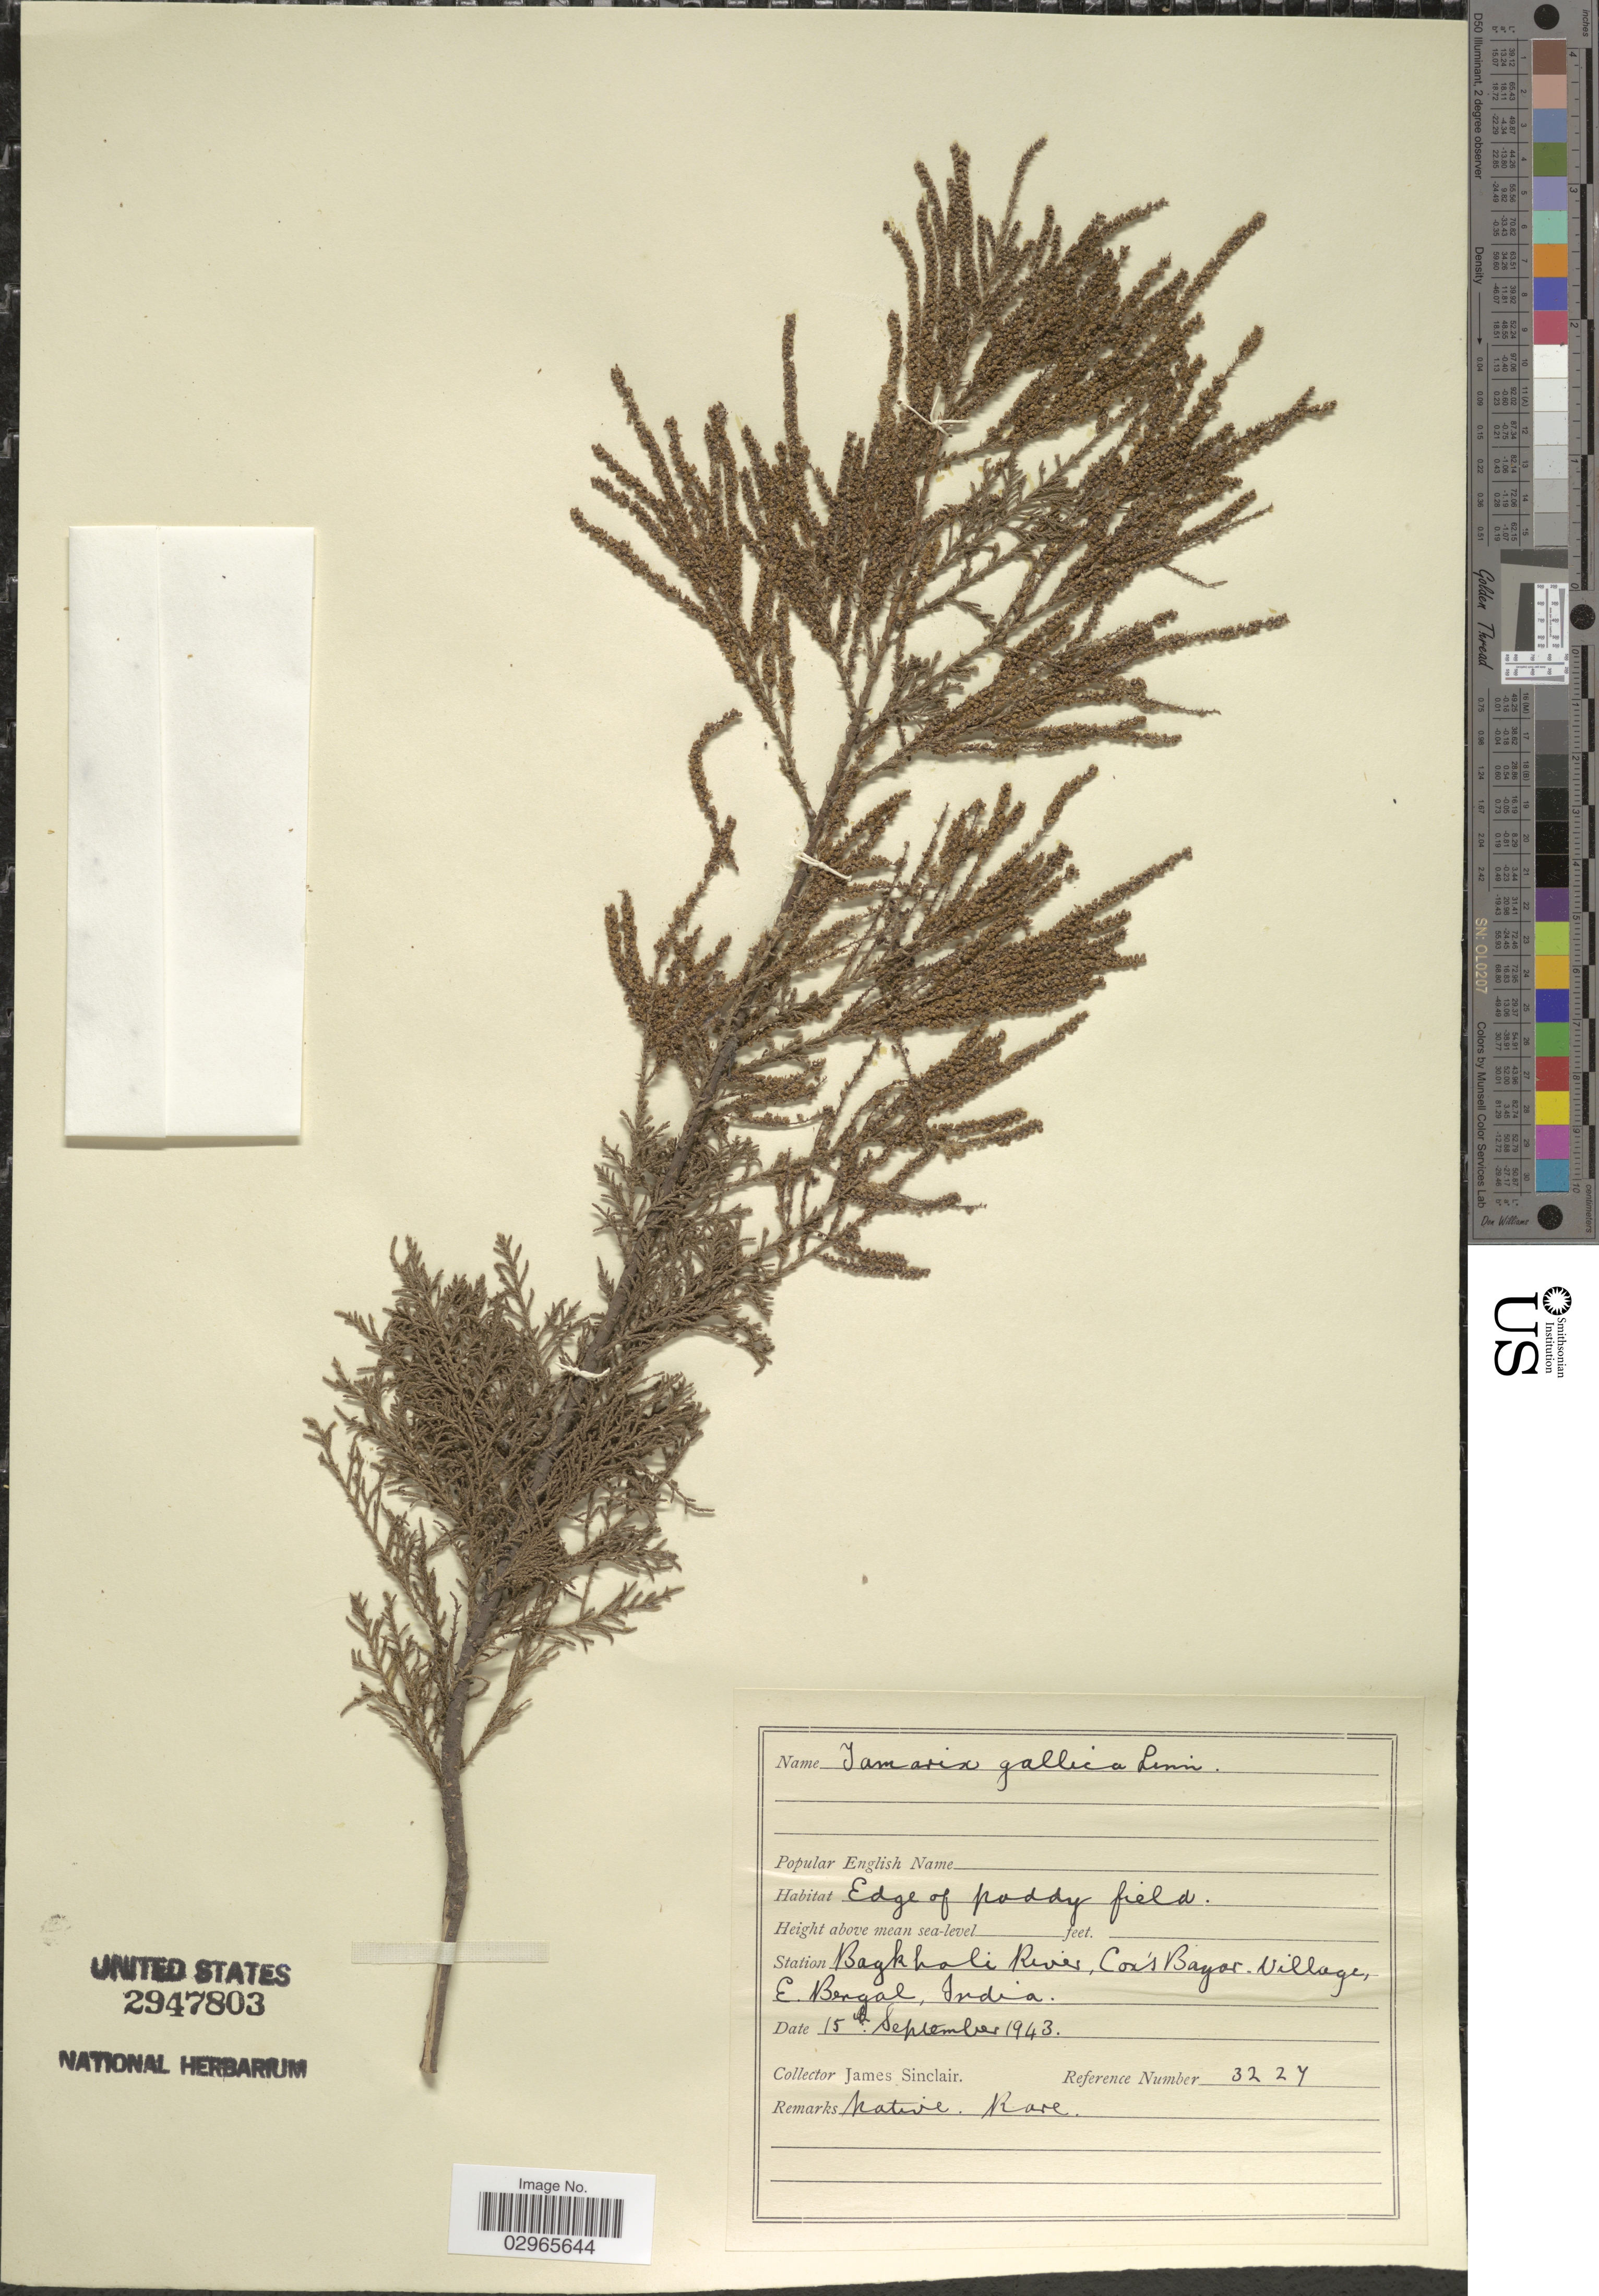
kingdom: Plantae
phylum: Tracheophyta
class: Magnoliopsida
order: Caryophyllales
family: Tamaricaceae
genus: Tamarix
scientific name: Tamarix gallica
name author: L.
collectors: J. Sinclair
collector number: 3227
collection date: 1943-09-15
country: Bangladesh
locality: Bagkhali river, Cox's Bazar Village, E. Bengal.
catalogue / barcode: US 2947803